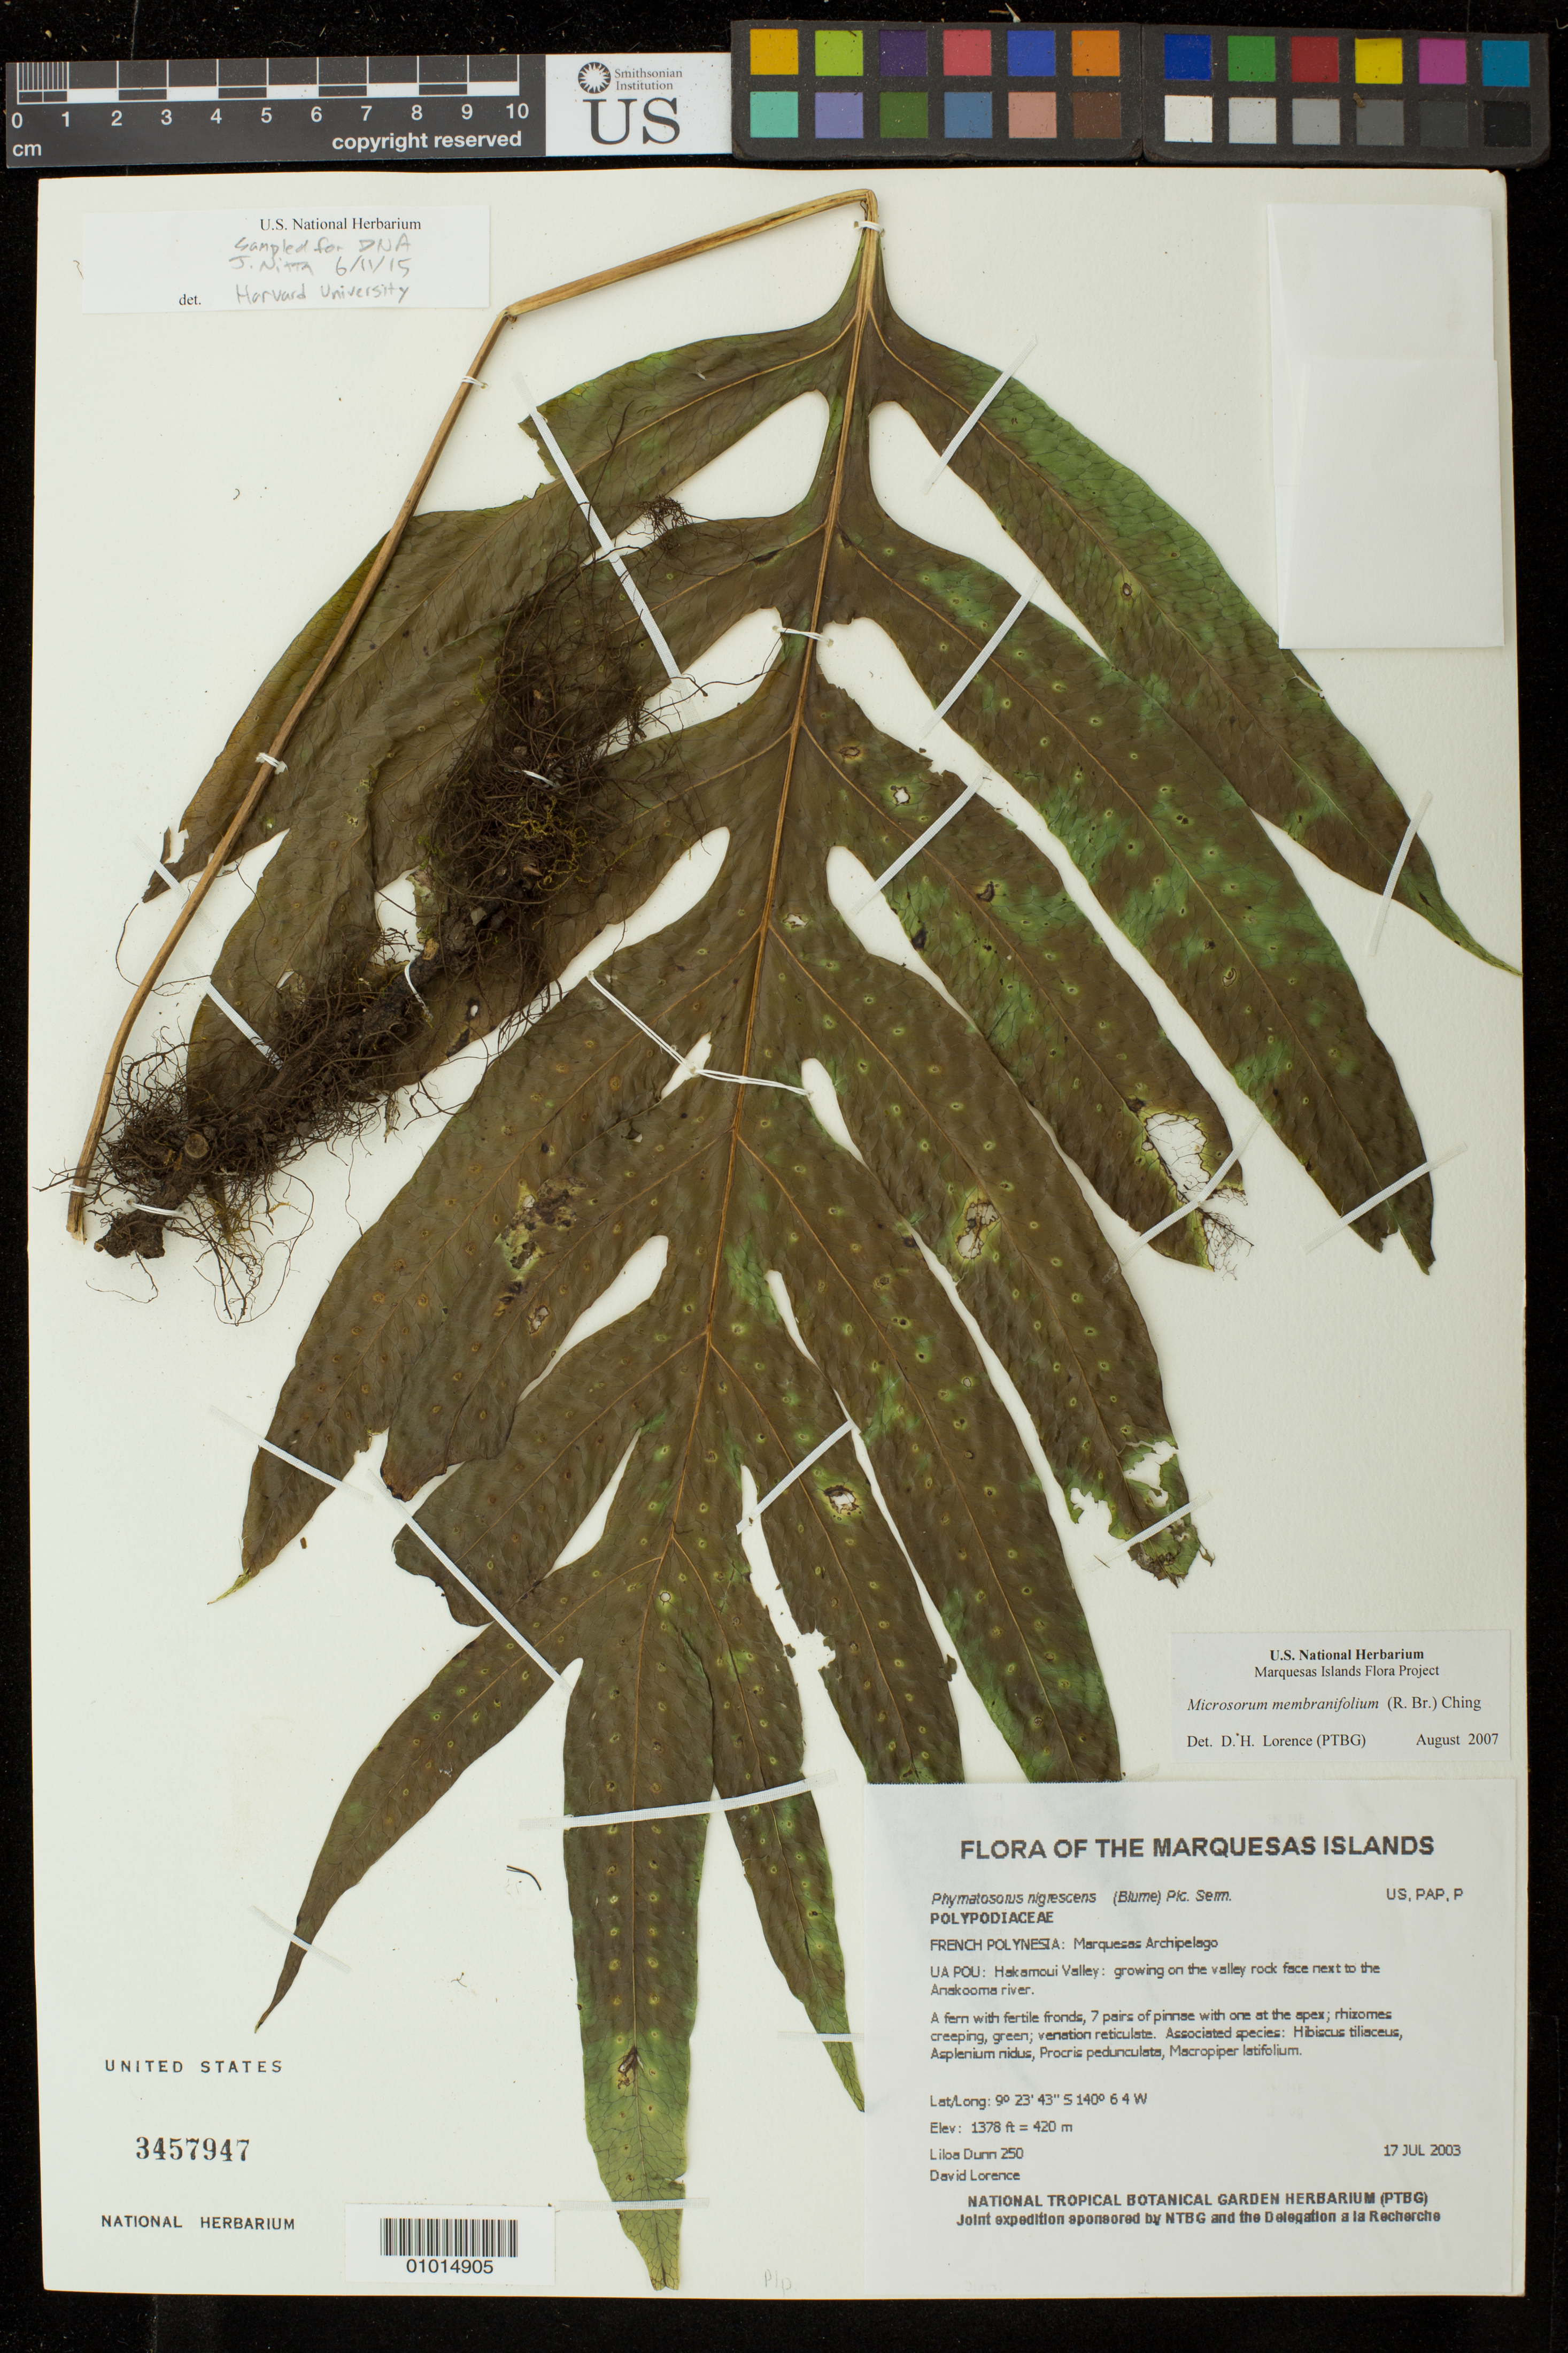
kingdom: Plantae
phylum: Tracheophyta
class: Polypodiopsida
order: Polypodiales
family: Polypodiaceae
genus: Microsorum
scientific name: Microsorum membranifolium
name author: (R. Br.) Ching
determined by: Lorence, David H.; Smith, A. R.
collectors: L. Dunn & D. Lorence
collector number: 250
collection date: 2003-07-17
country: French Polynesia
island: Ua Pou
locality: Hakamoui Valley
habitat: Growing on the valley rock face next to the Anakooma river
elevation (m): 420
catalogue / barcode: US 3457947